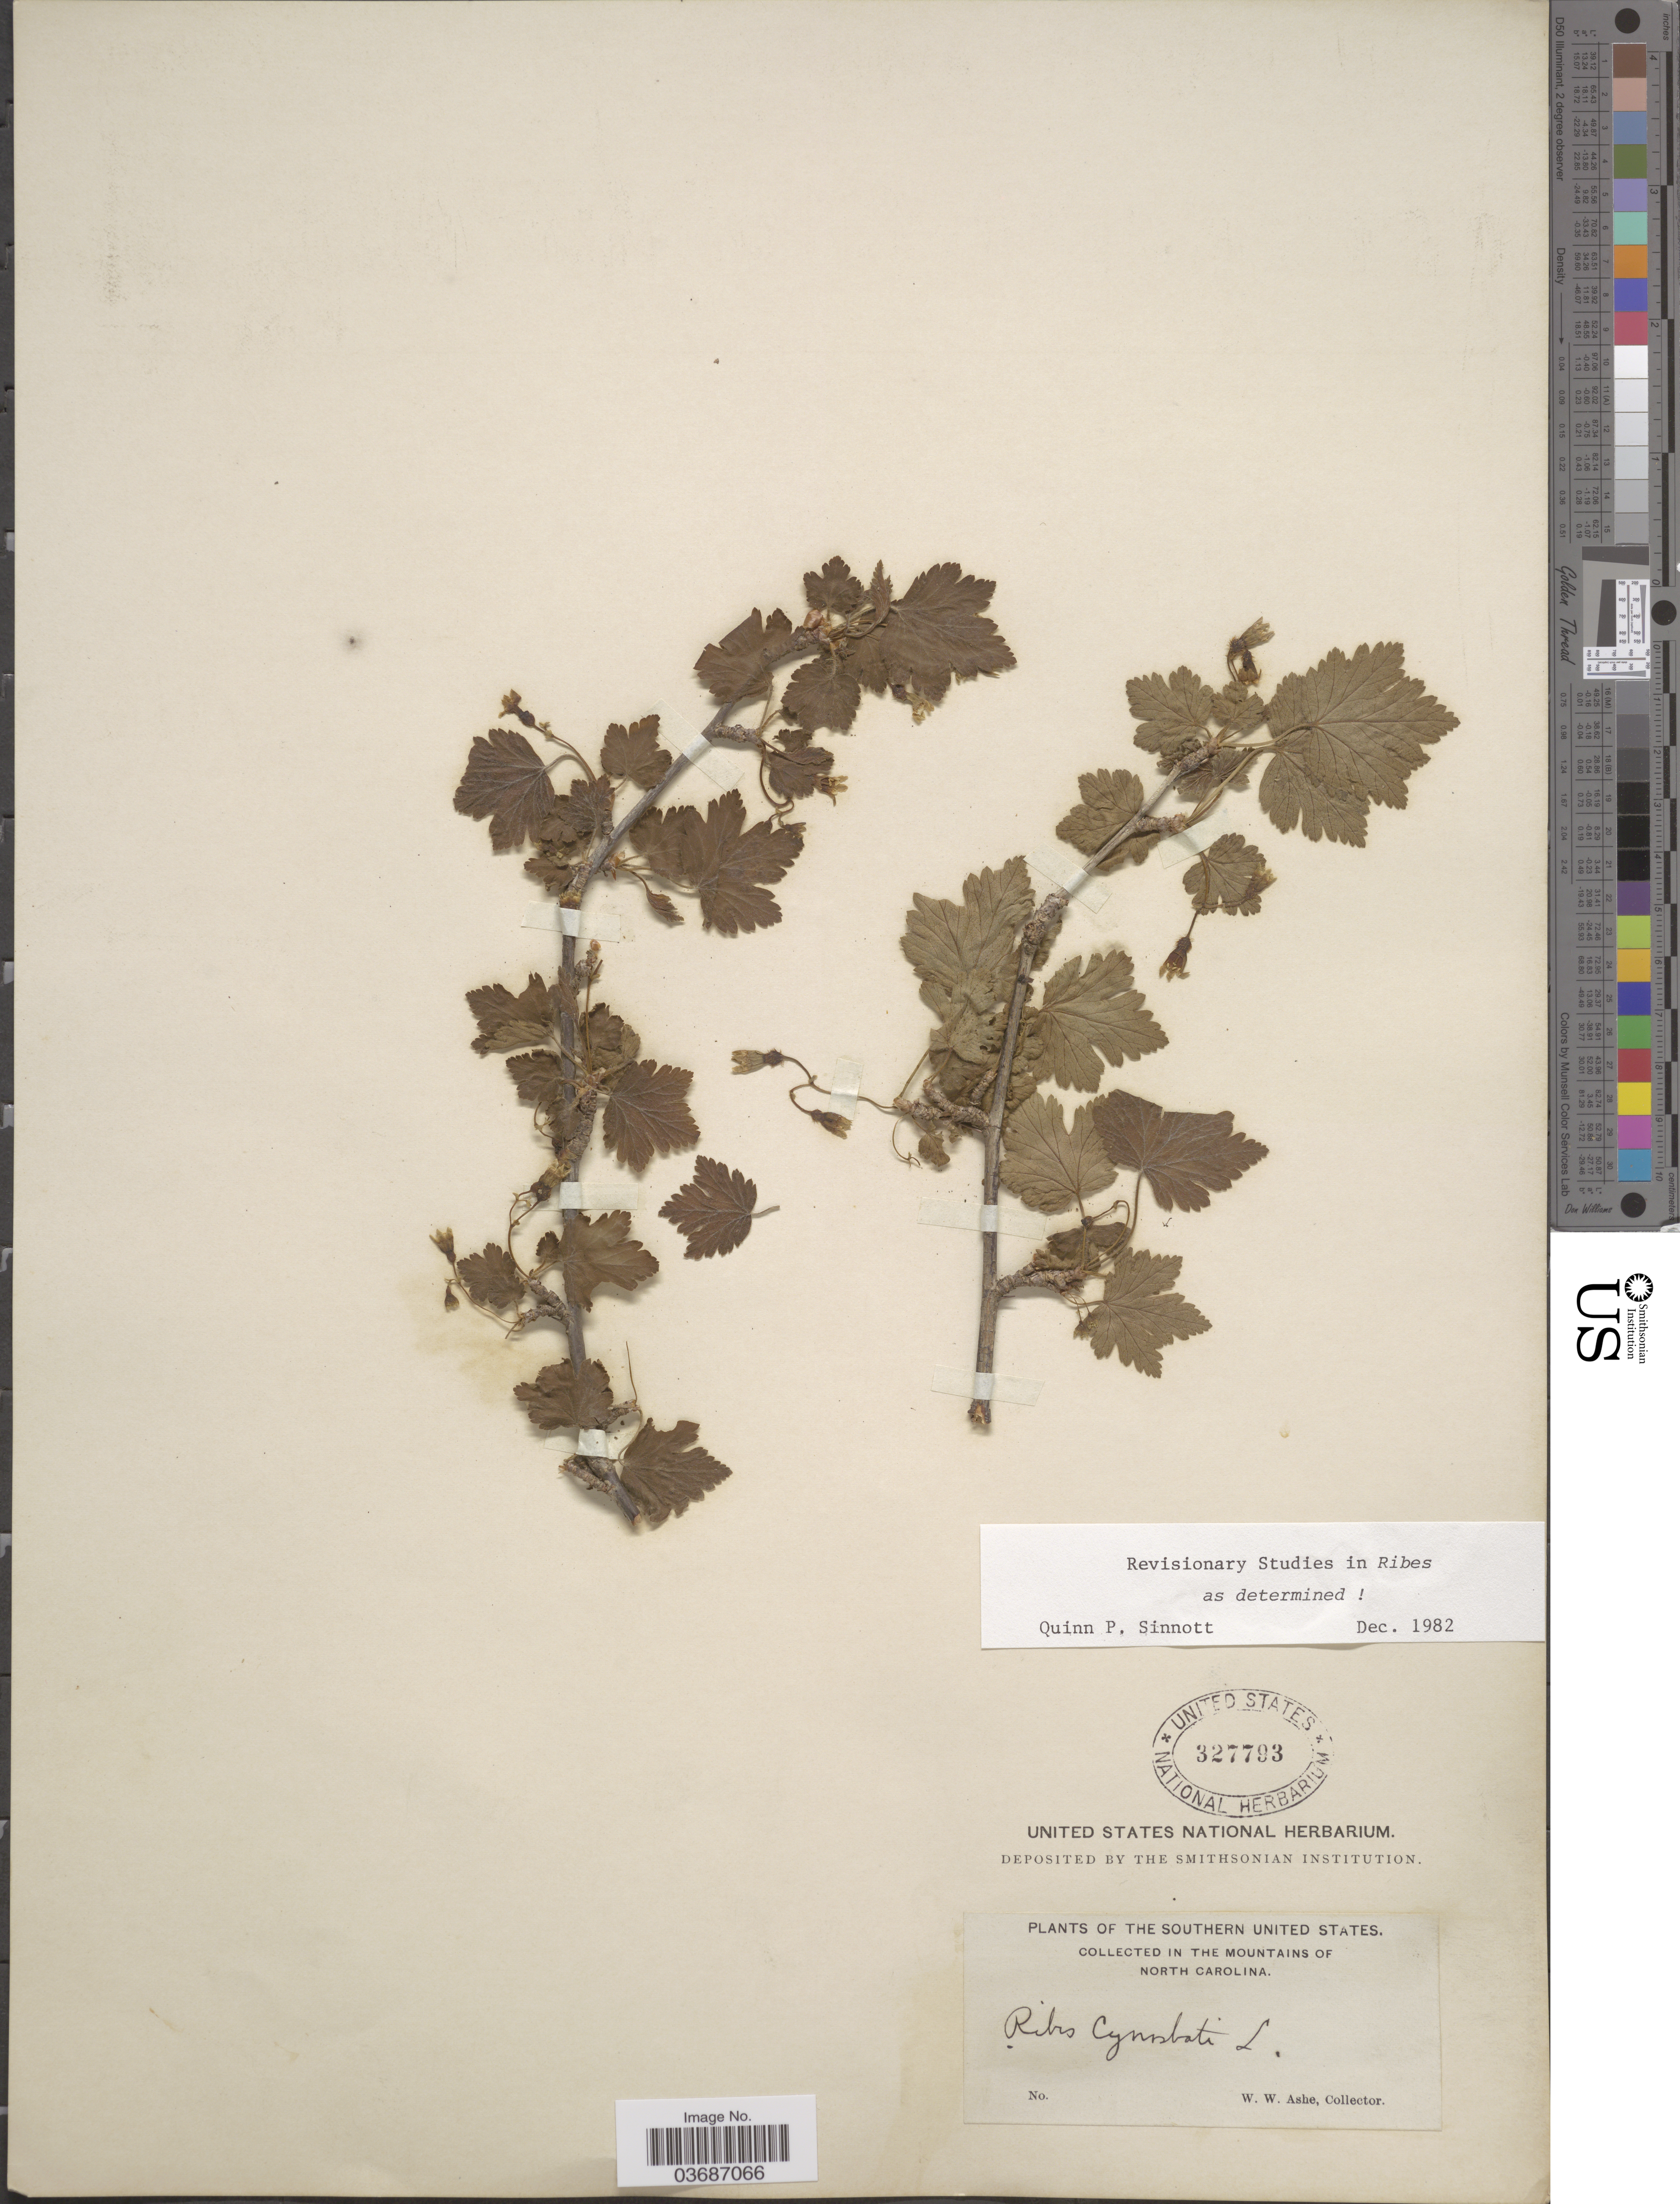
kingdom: Plantae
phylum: Tracheophyta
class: Magnoliopsida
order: Saxifragales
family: Grossulariaceae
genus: Ribes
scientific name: Ribes cynosbati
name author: L.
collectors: W. W. Ashe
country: United States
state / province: North Carolina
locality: The Southern United States. In the Mountains of North Carolina.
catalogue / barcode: US 327793